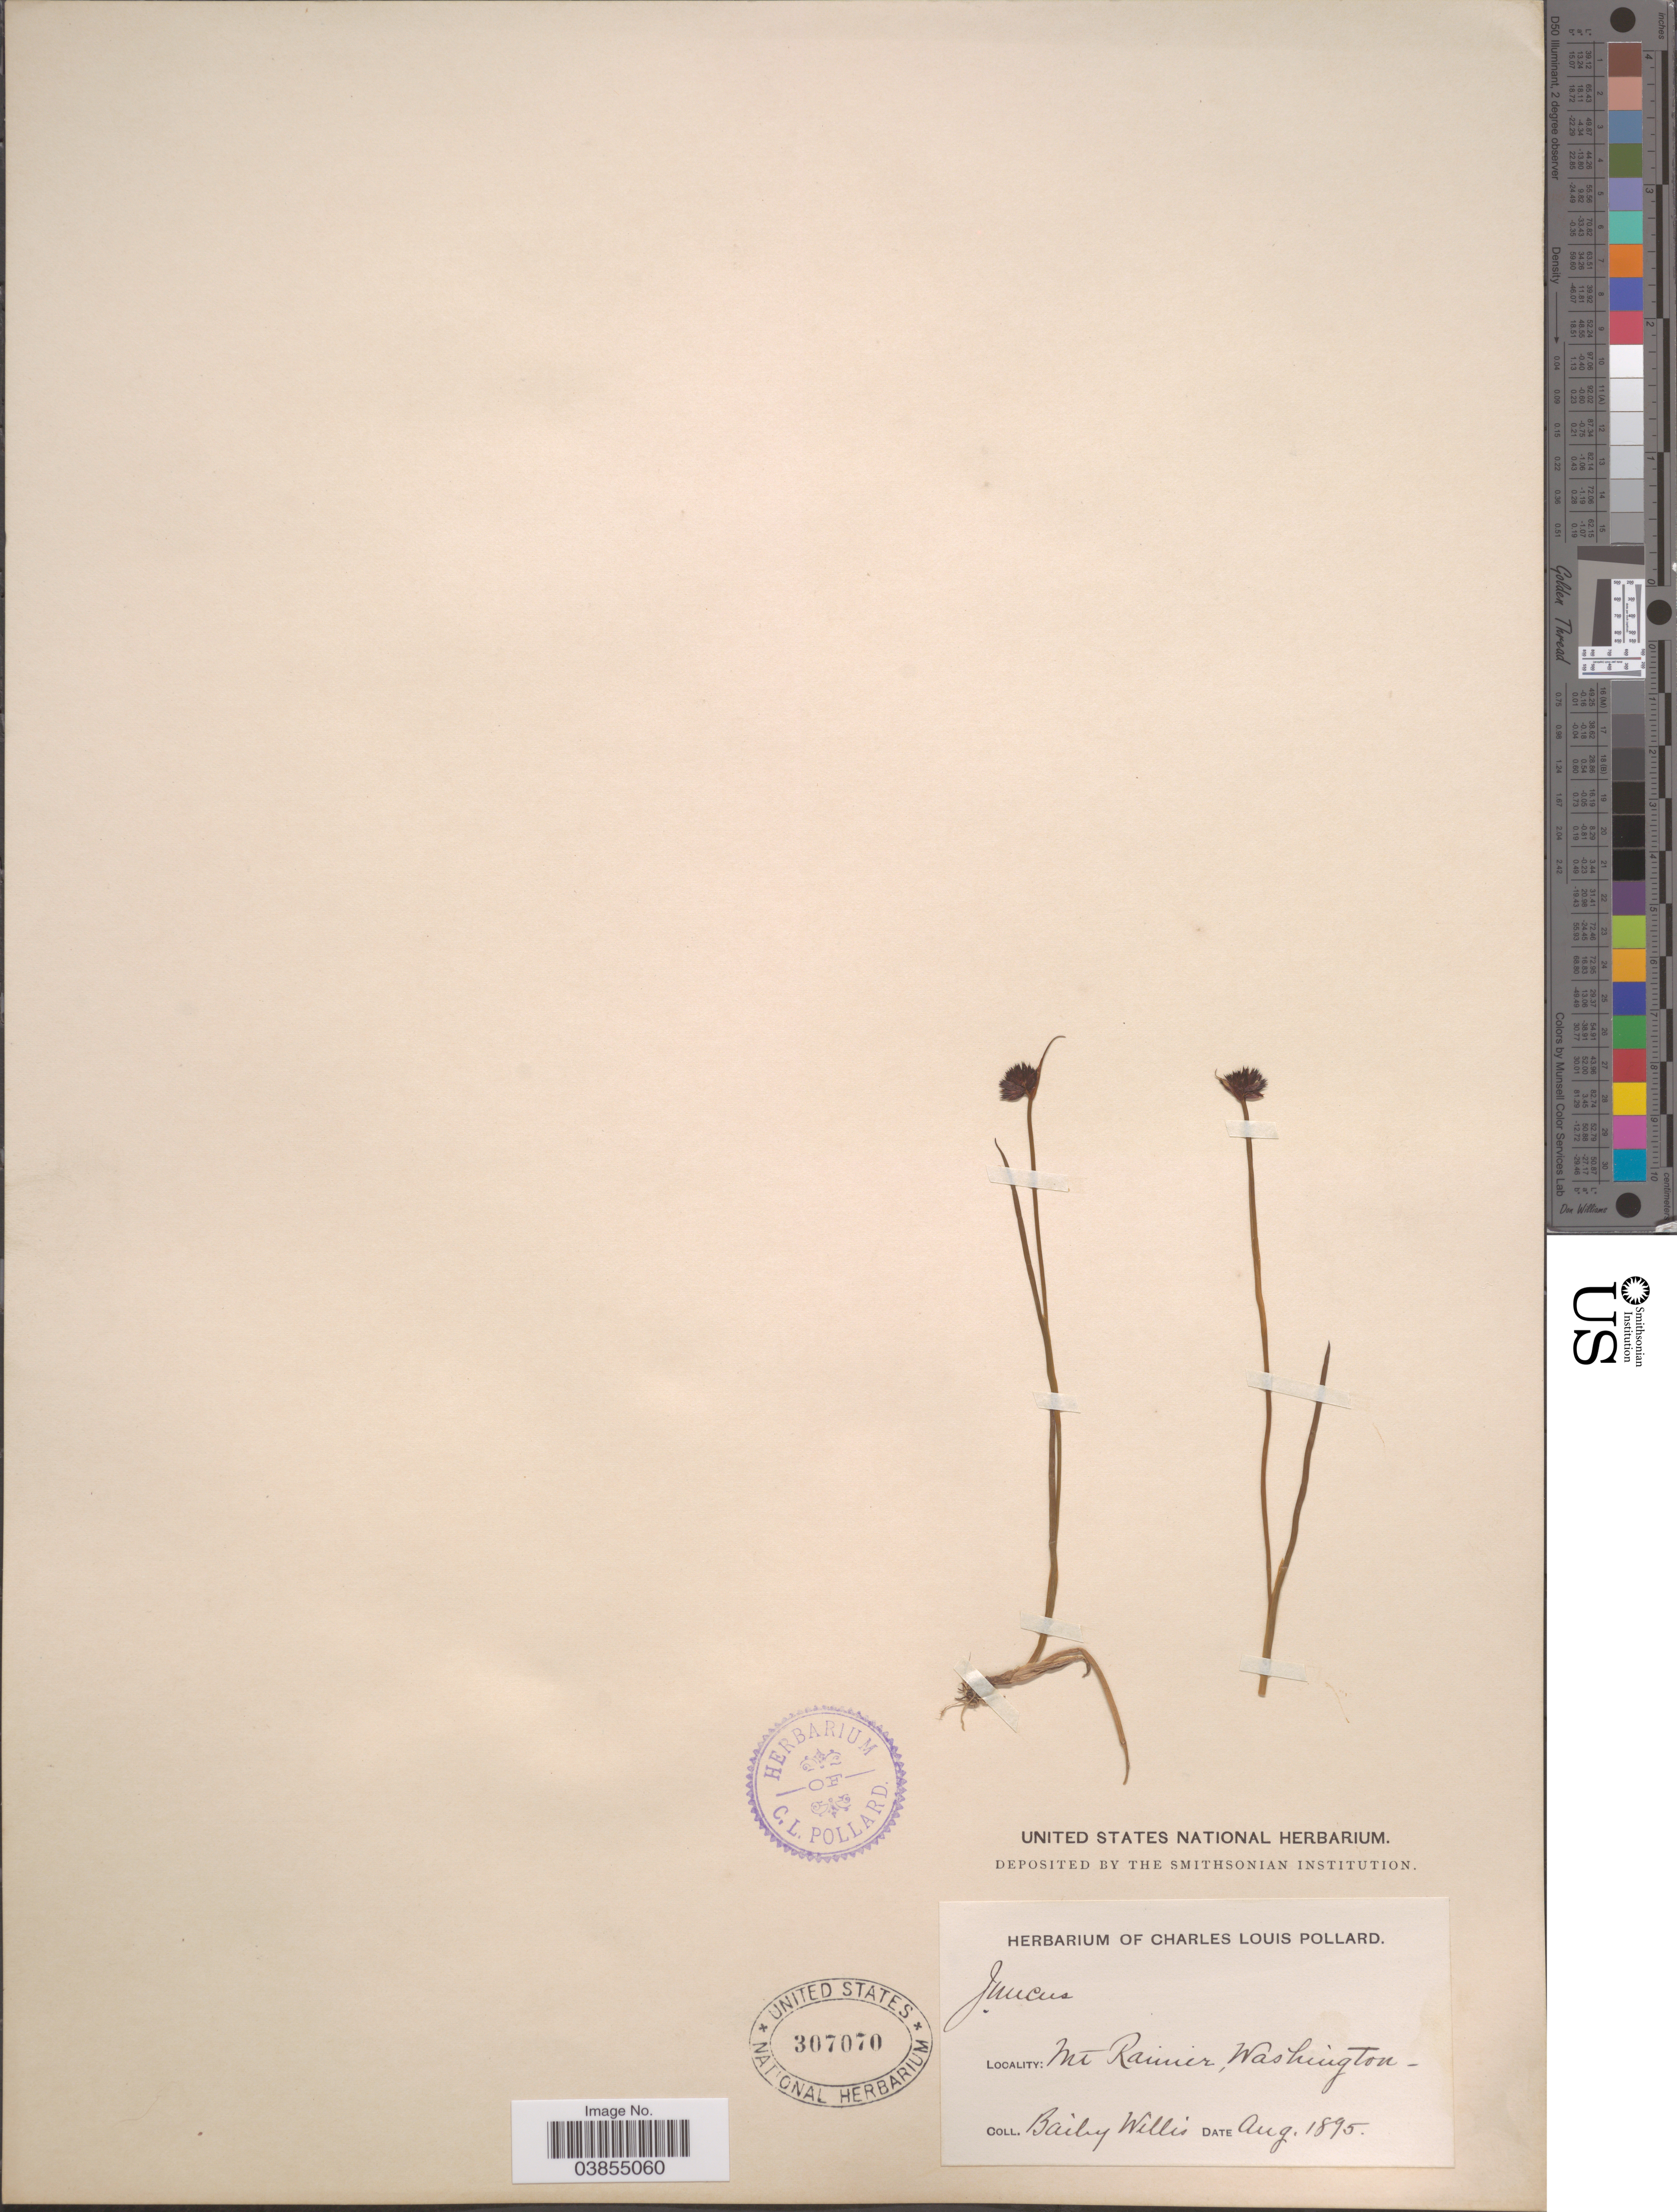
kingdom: Plantae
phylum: Tracheophyta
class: Liliopsida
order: Poales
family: Juncaceae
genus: Juncus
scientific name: Juncus mertensianus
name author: Bong.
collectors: B. Willis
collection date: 1895-08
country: United States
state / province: Washington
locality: Mt. Rainier.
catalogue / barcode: US 307070